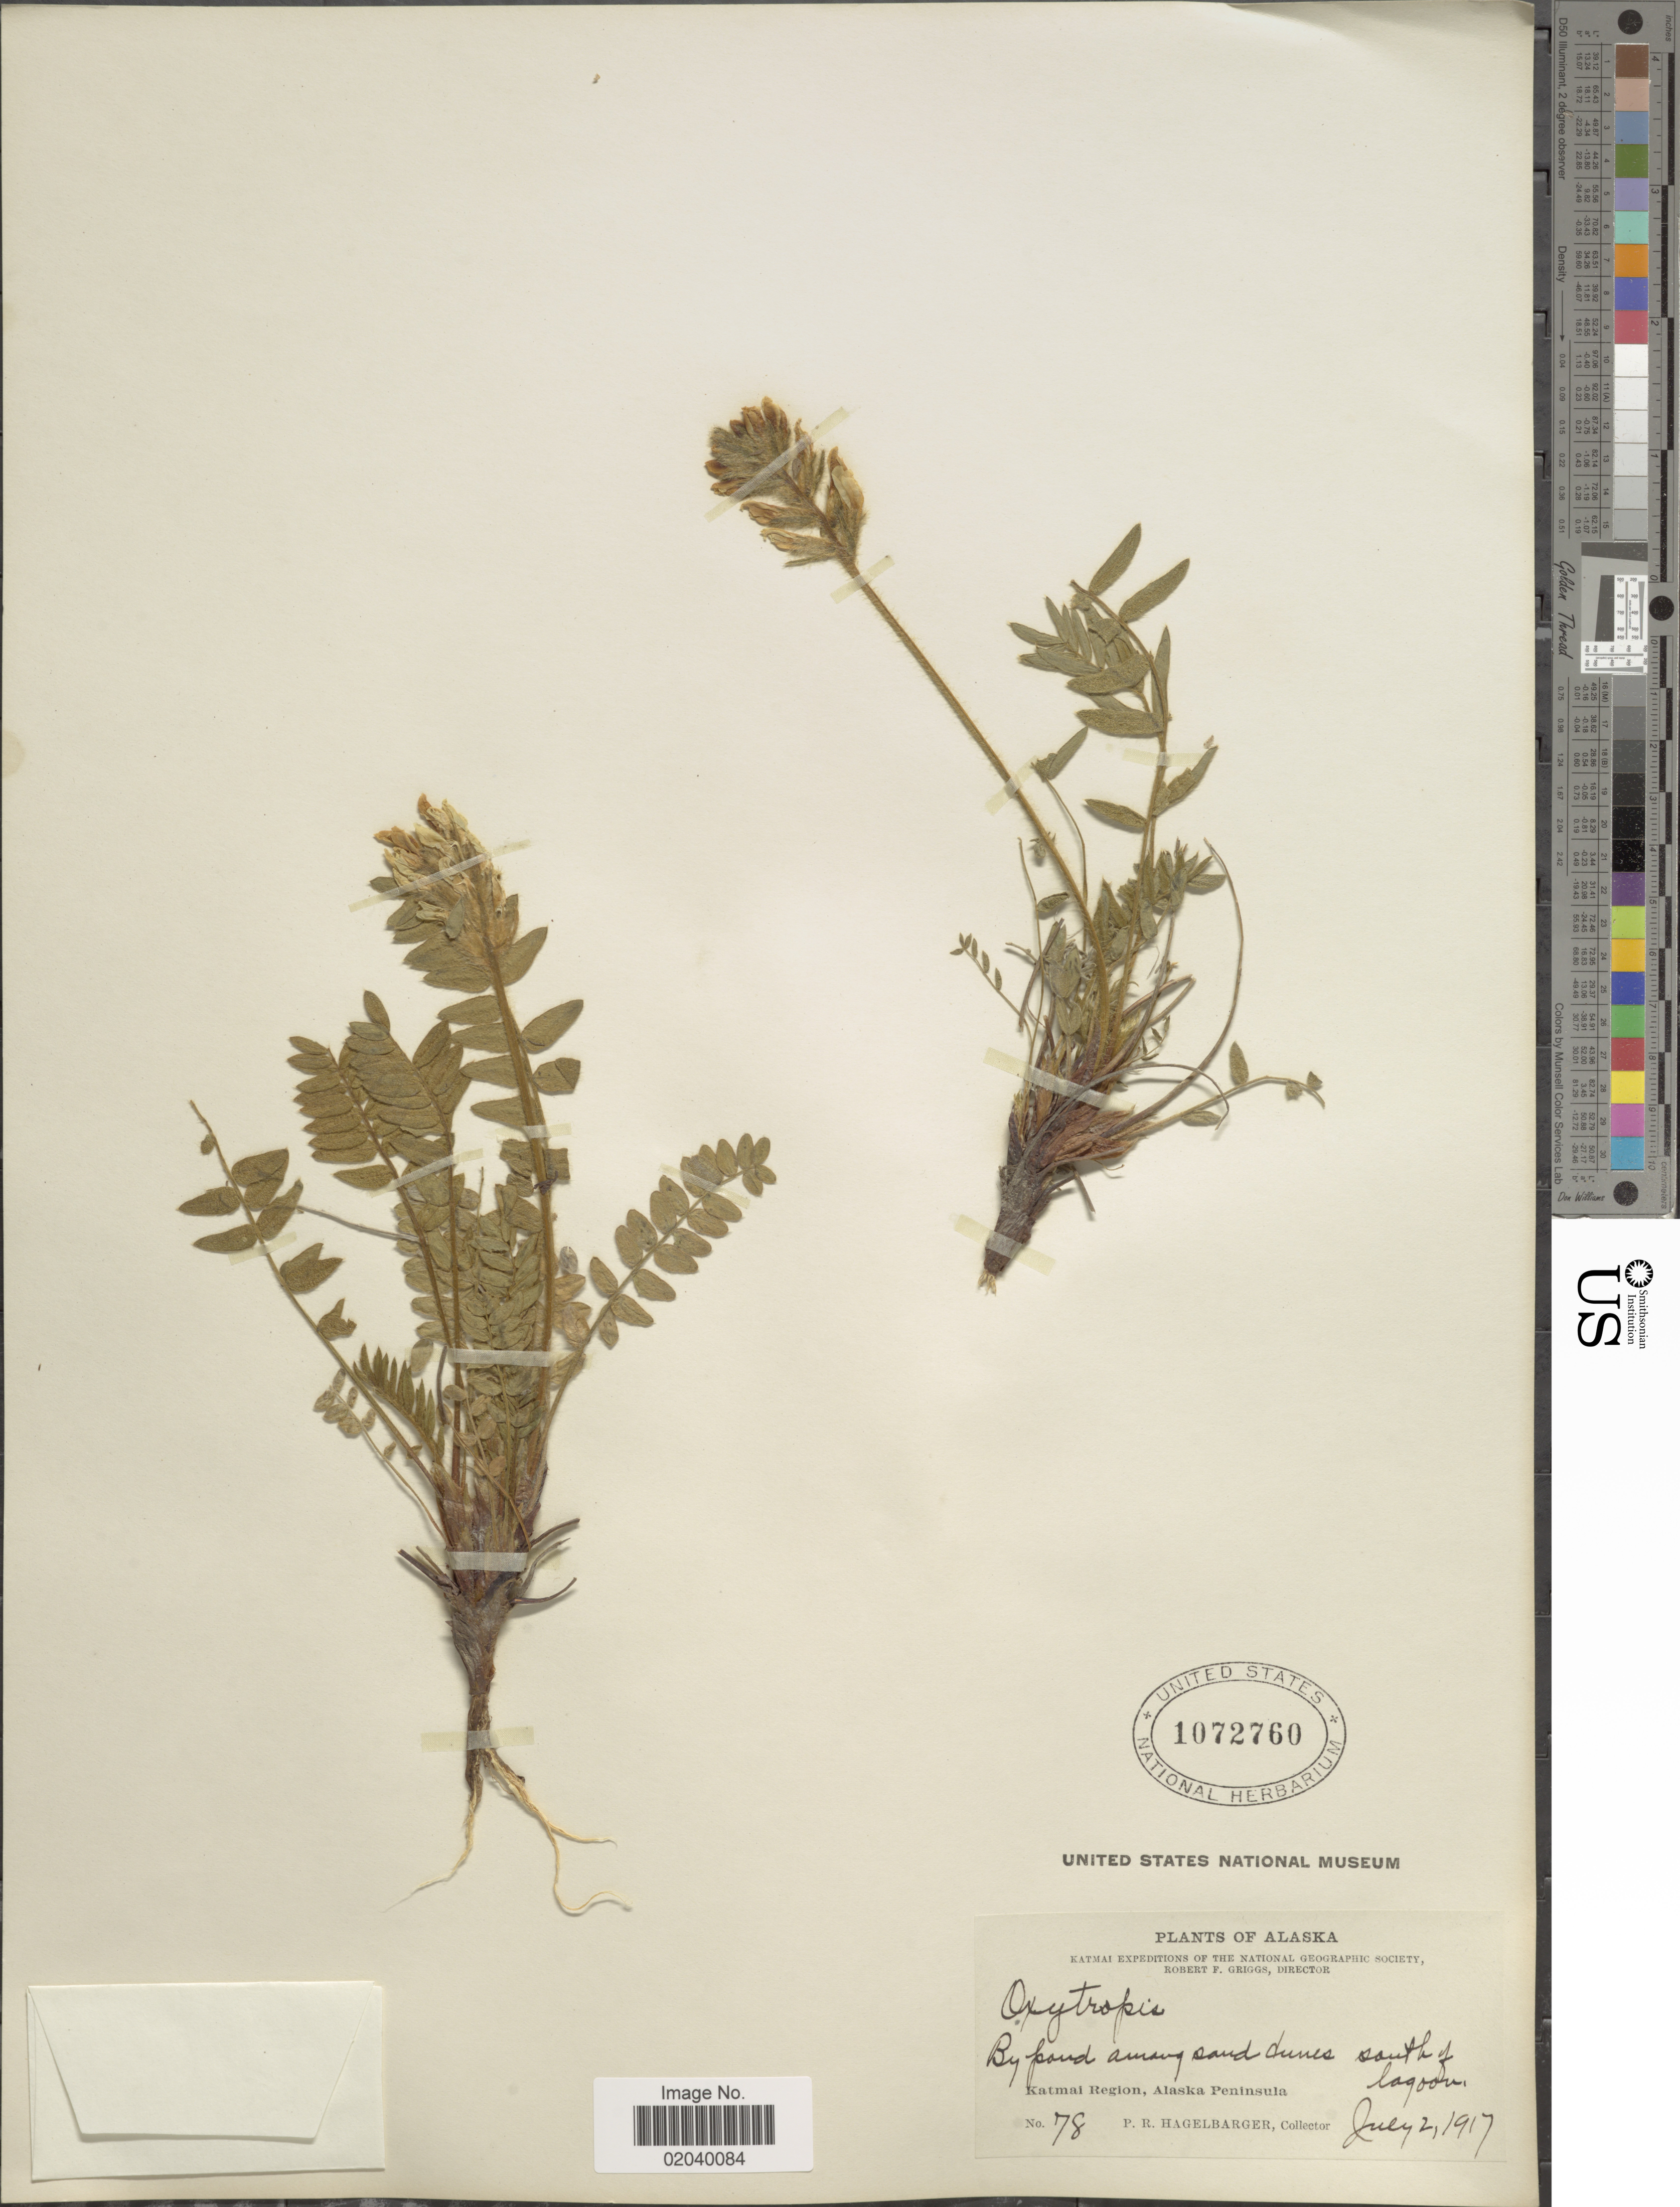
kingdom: Plantae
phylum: Tracheophyta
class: Magnoliopsida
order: Fabales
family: Fabaceae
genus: Oxytropis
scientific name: Oxytropis maydelliana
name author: Trautv.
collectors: P. Hagelbarger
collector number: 78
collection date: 1917-07-02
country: United States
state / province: Alaska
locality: South of lagoon, Katmai Region, Alaska Peninsula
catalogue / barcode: US 1072760